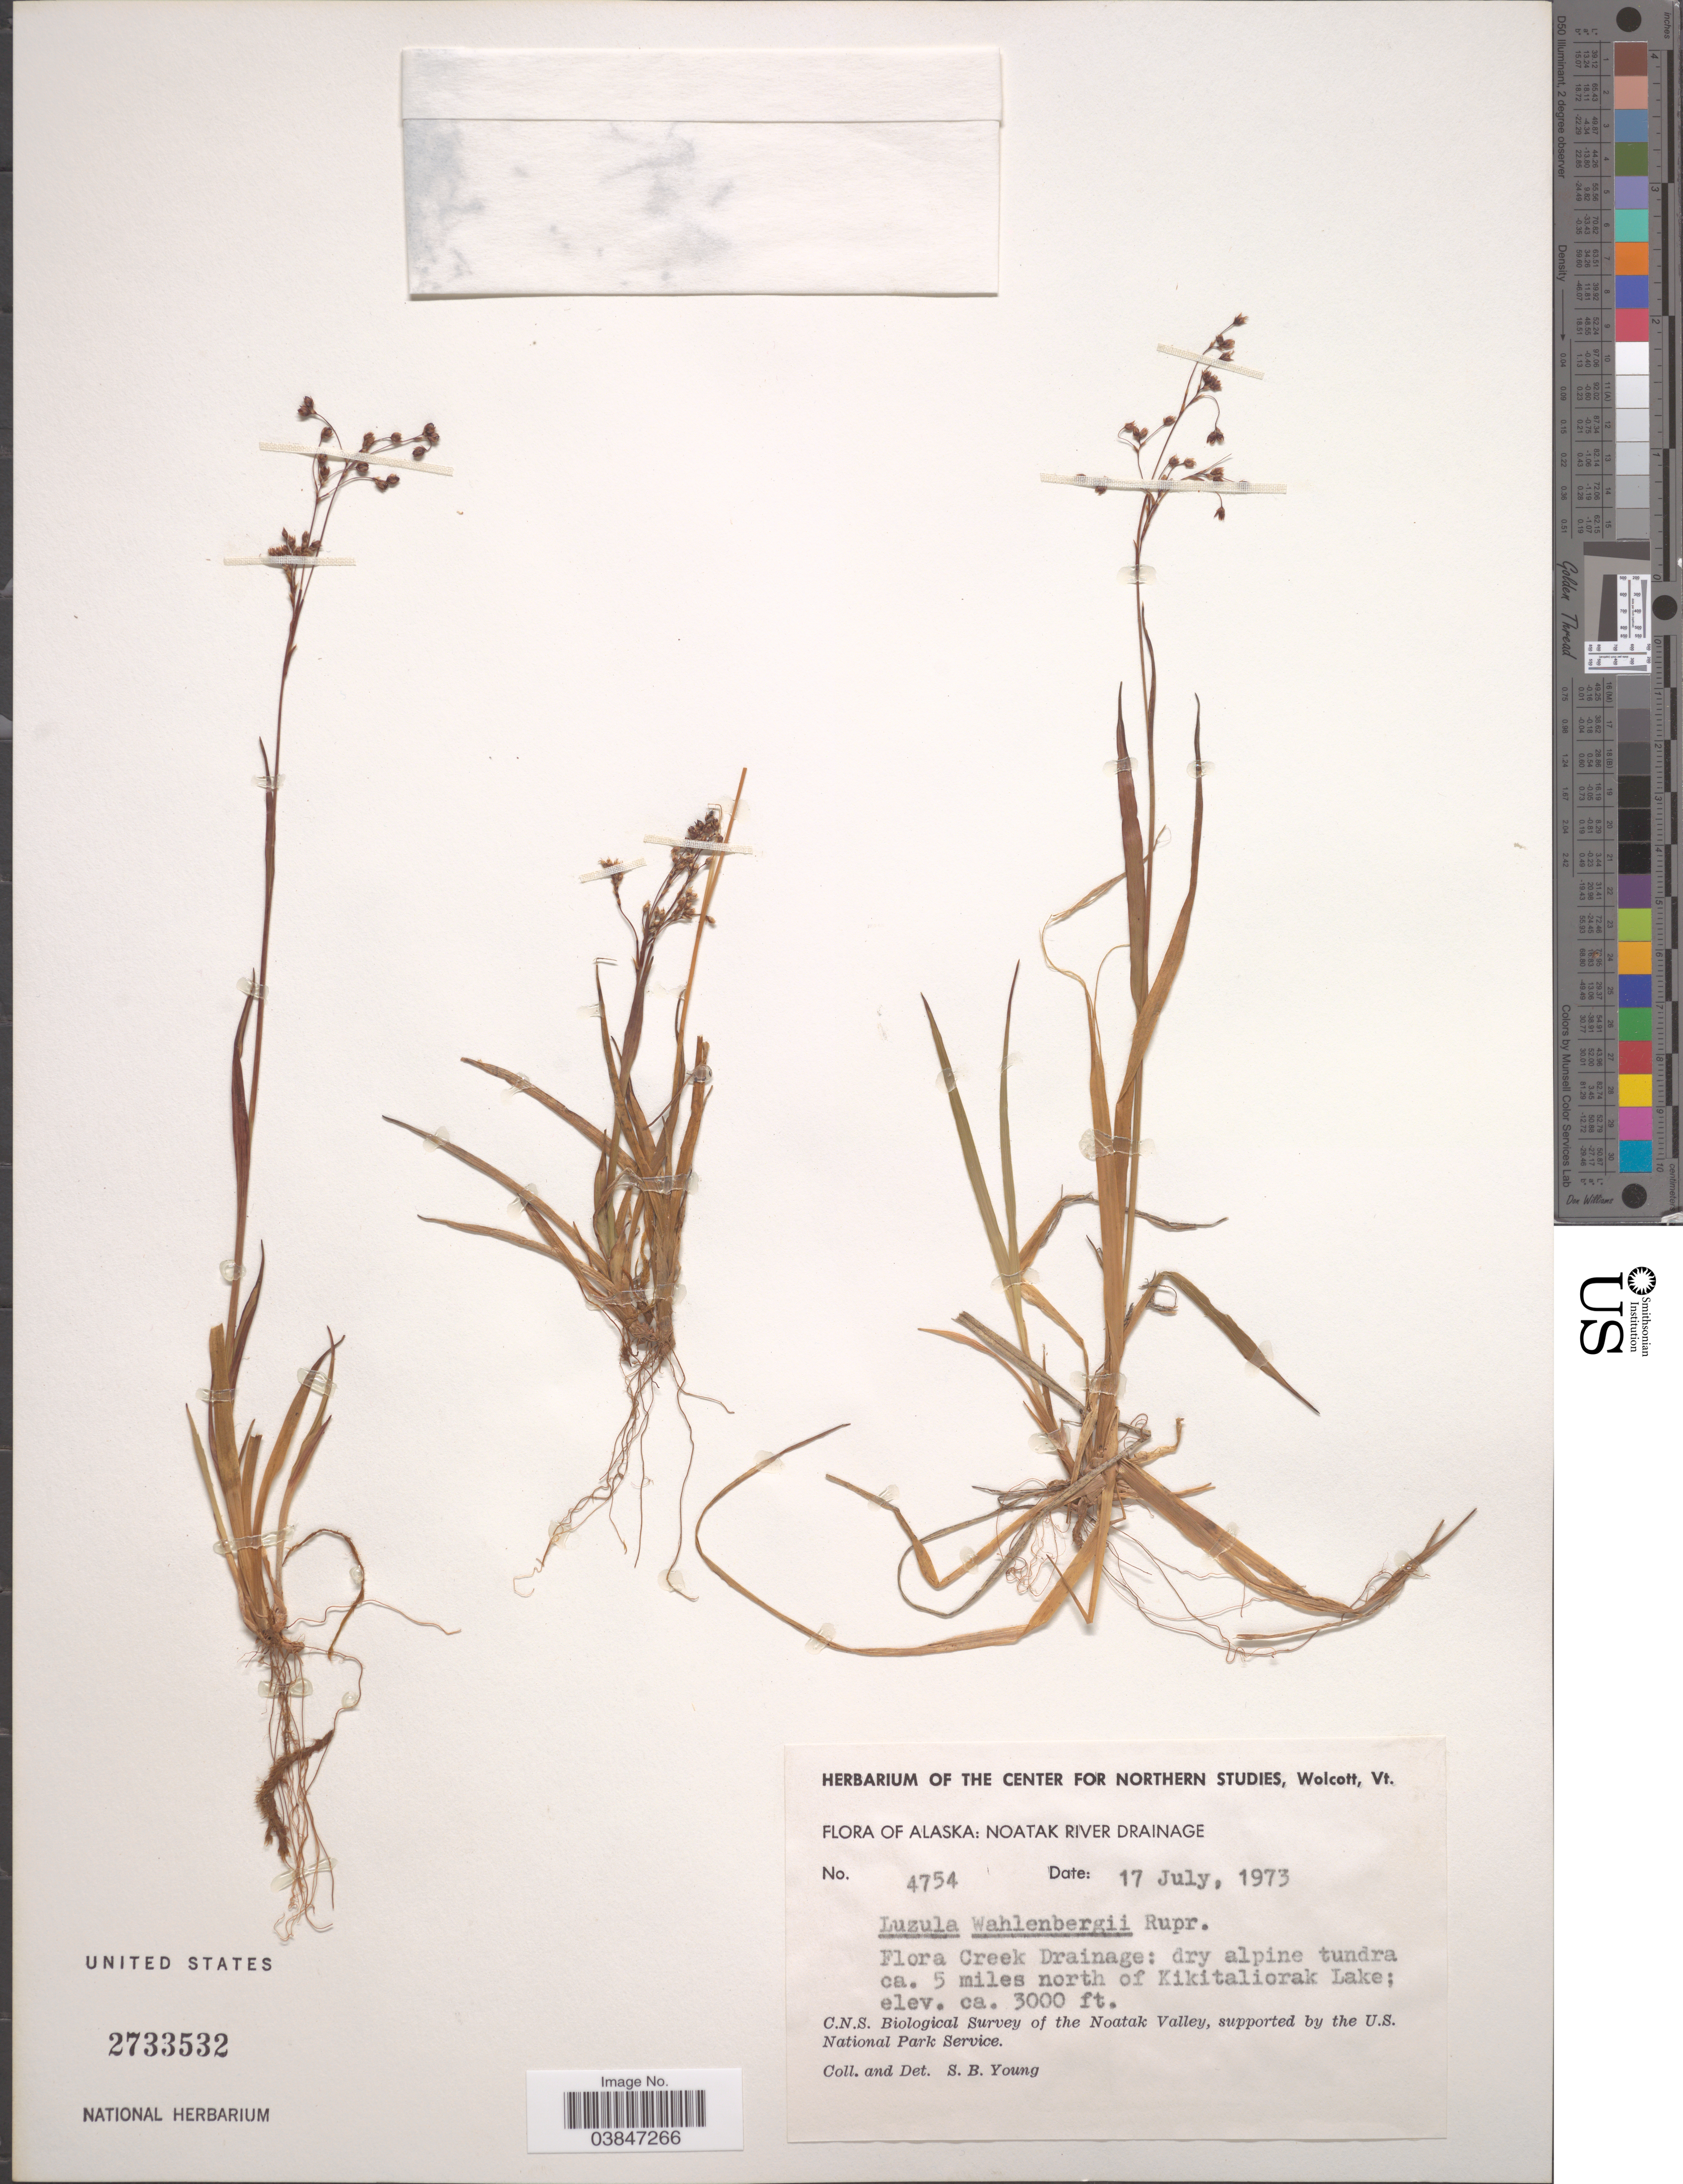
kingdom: Plantae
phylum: Tracheophyta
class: Liliopsida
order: Poales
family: Juncaceae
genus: Luzula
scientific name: Luzula wahlenbergii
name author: Rupr.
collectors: S. Young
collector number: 4754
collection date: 1973-07-17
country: United States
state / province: Alaska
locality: Noatak River Drainage. Flora Creek Drainage: dry alpine tundra ca. 5 miles north of Kikitaliorak Lake.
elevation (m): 914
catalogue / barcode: US 2733532